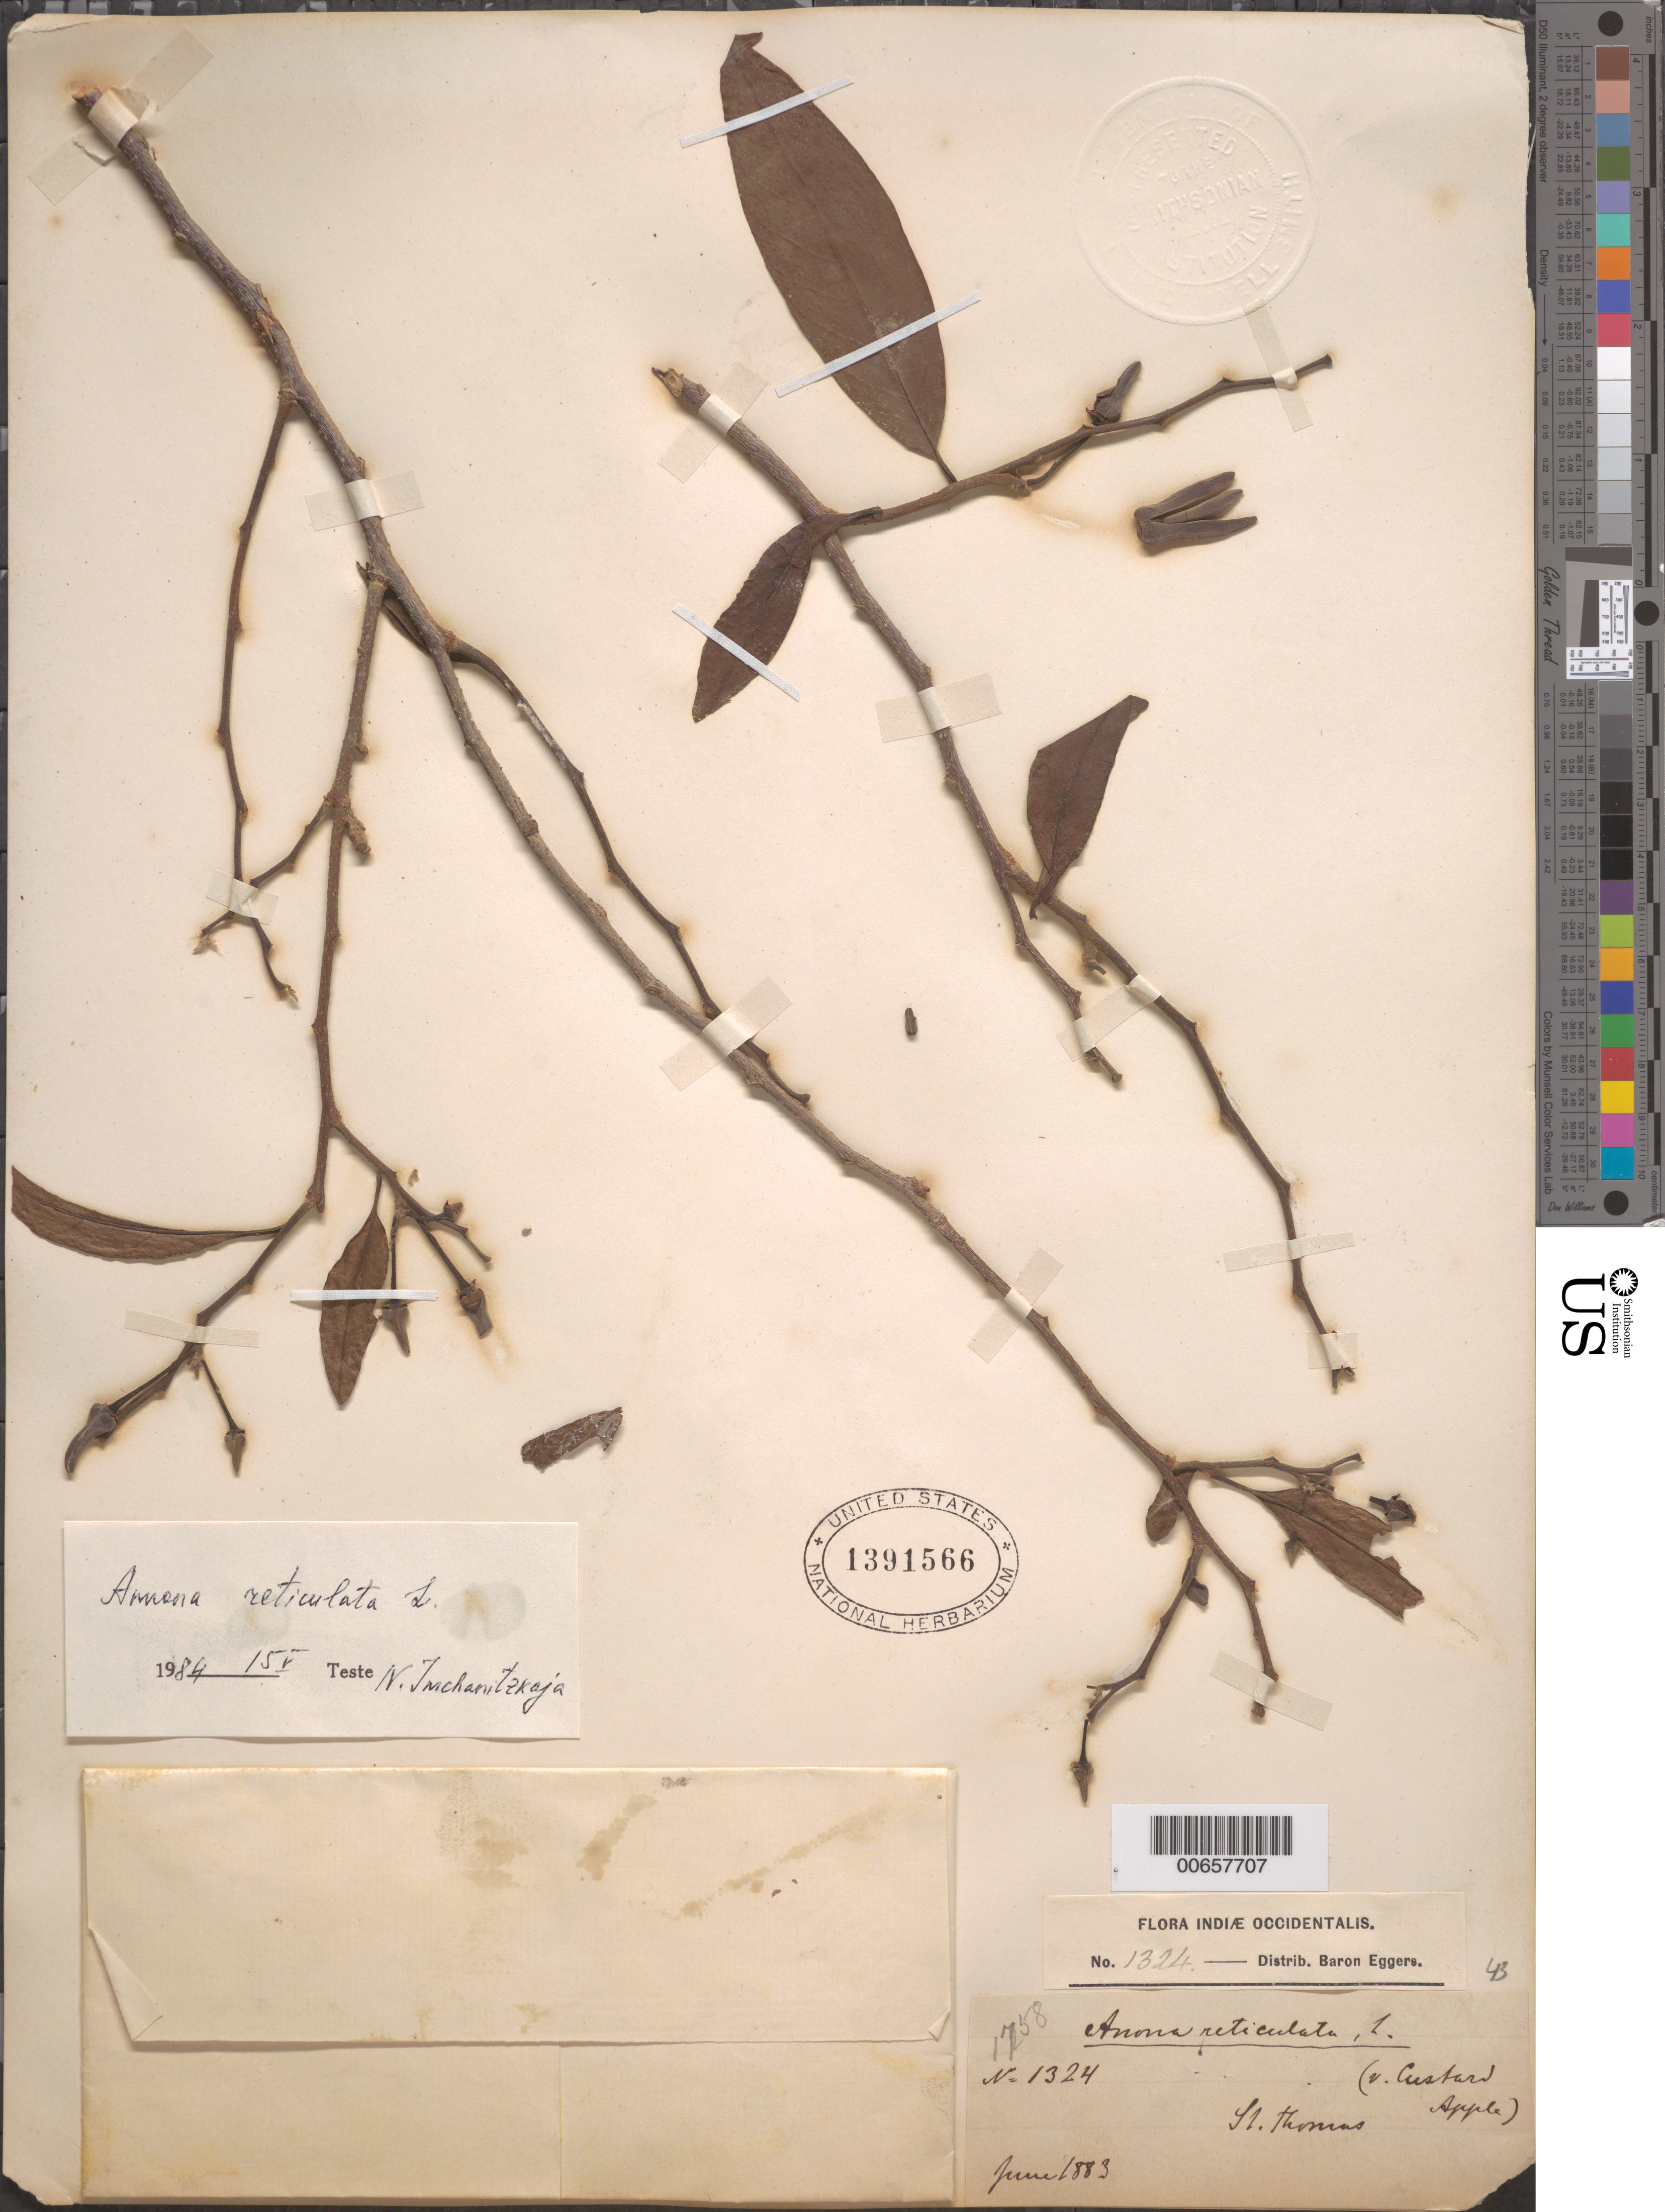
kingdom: Plantae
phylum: Tracheophyta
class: Magnoliopsida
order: Magnoliales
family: Annonaceae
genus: Annona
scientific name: Annona reticulata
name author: L.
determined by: McChanitzkaja, N.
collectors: H. F. A. von Eggers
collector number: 1324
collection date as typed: Jun 1883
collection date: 1883-06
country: U.S. Virgin Islands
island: St. Thomas Island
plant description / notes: Common name: Custard apple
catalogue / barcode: US 1391566